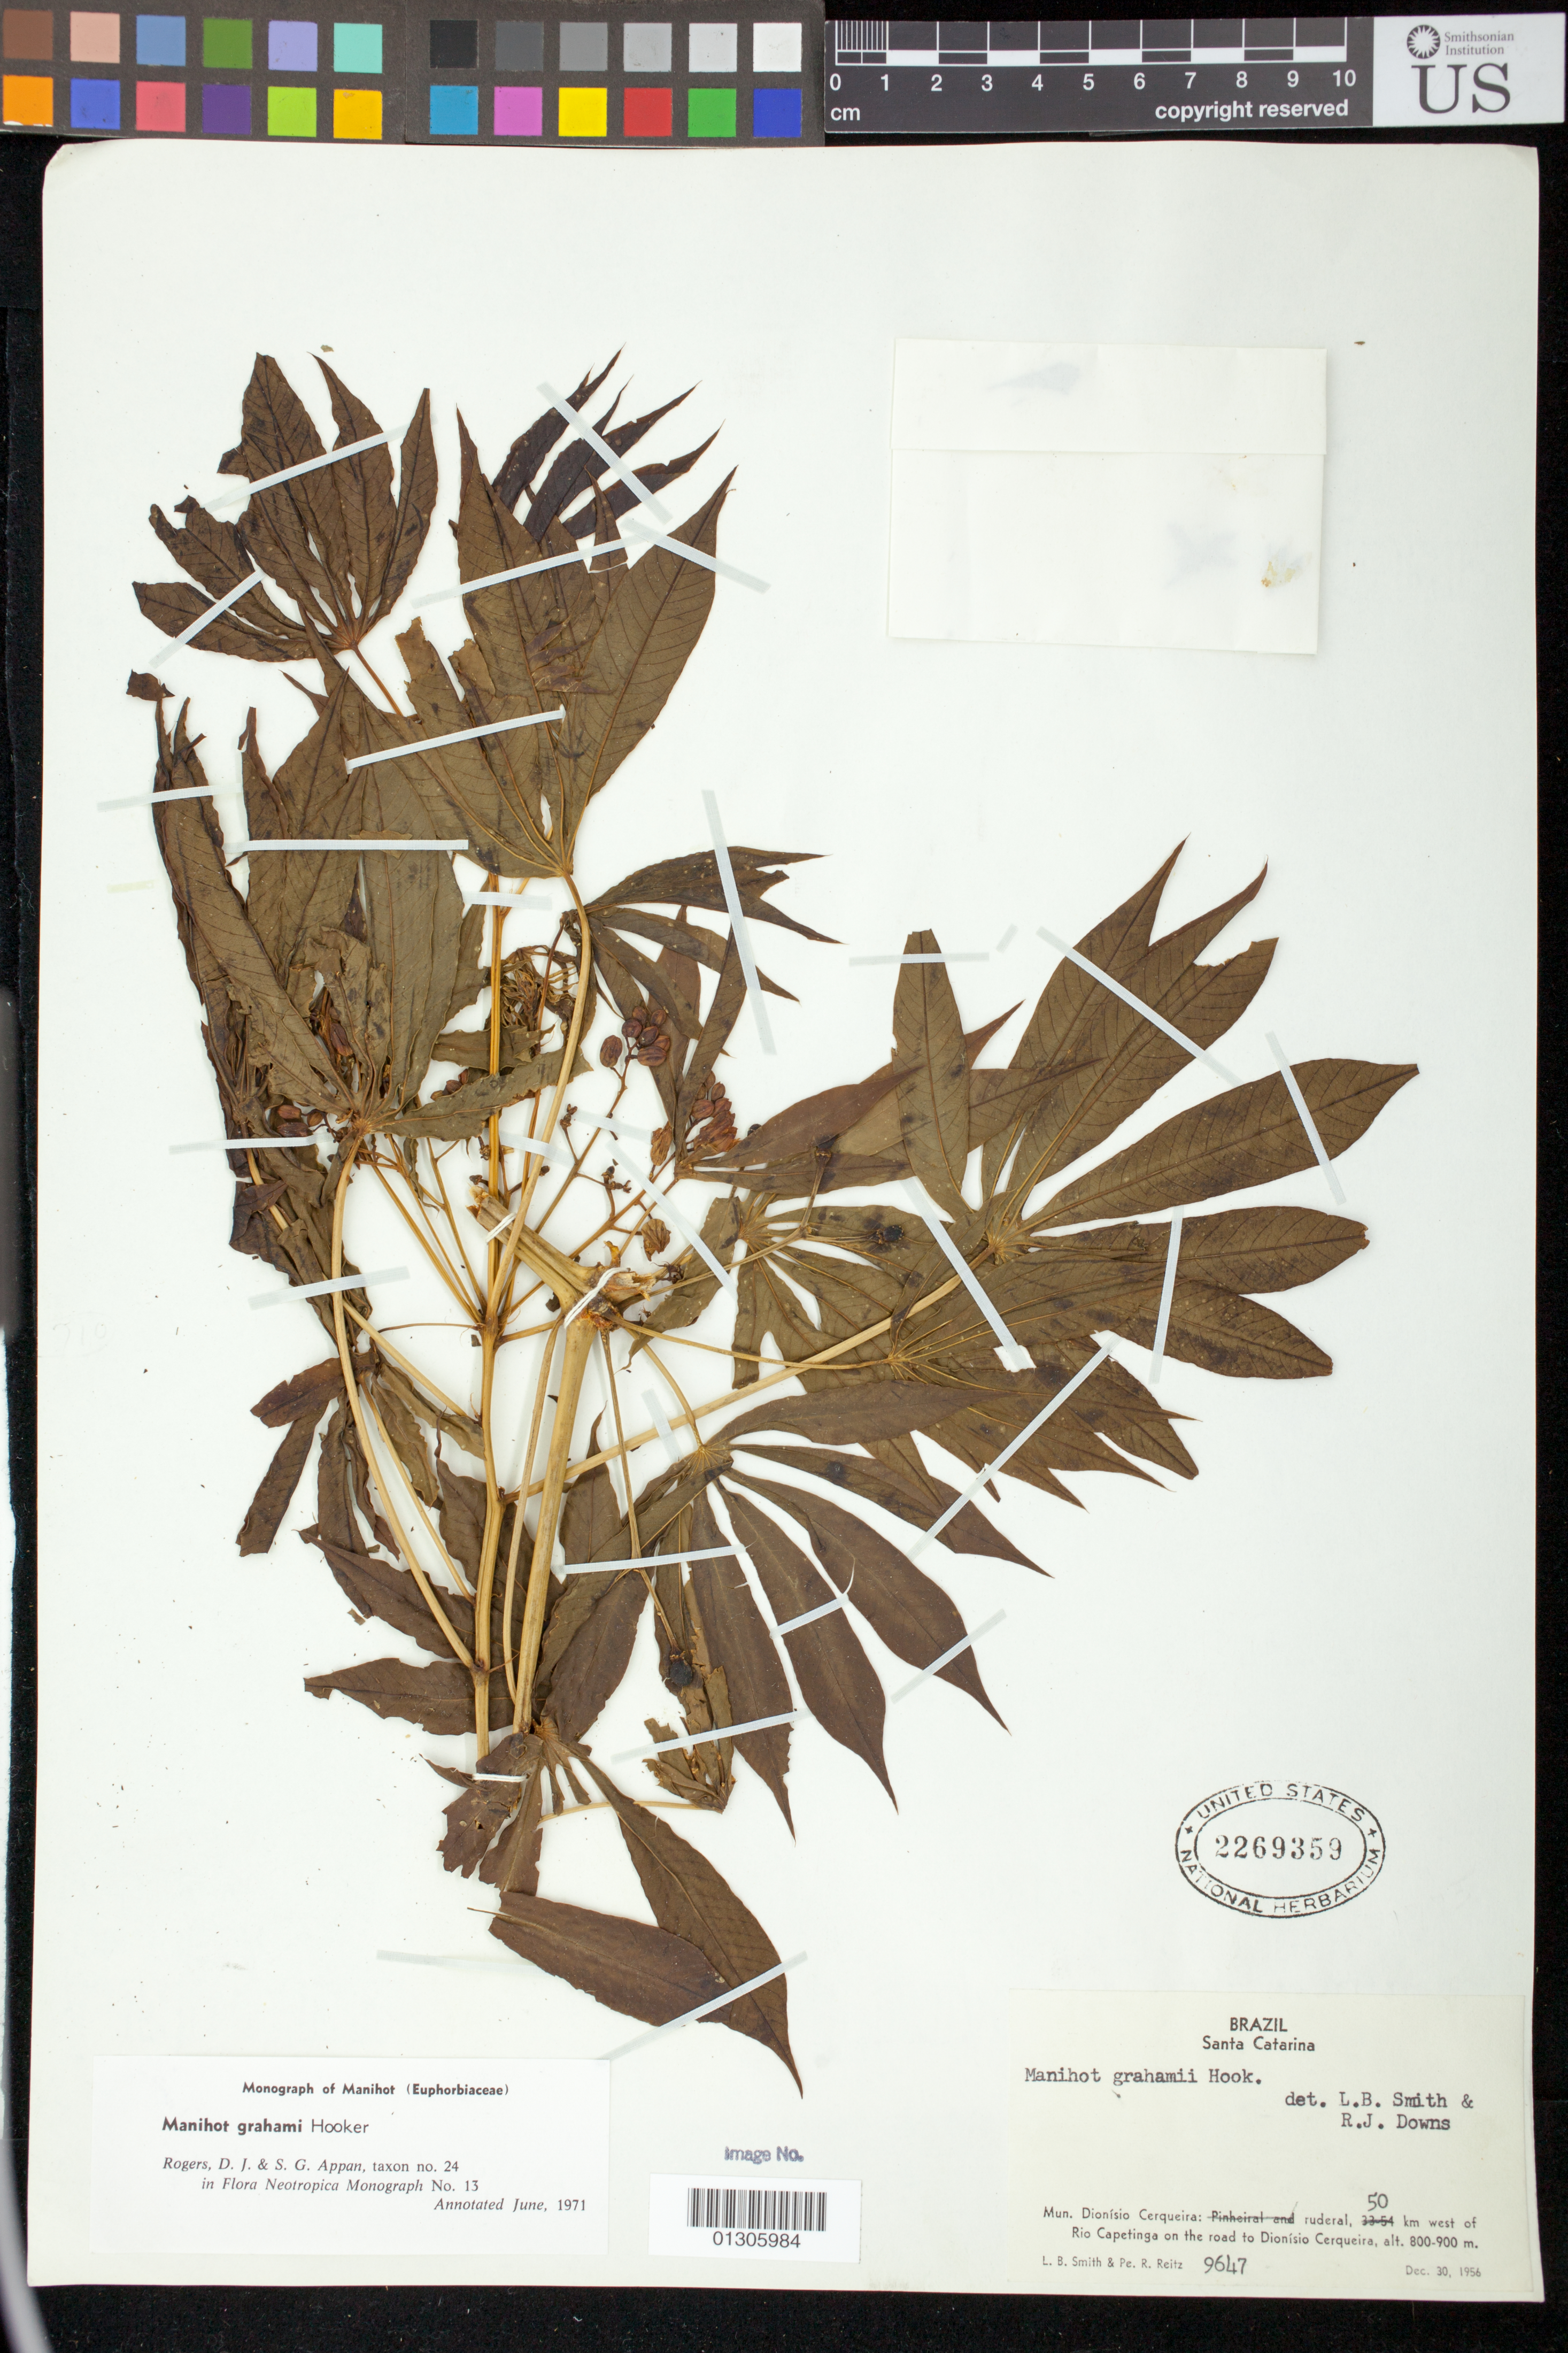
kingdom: Plantae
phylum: Tracheophyta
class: Magnoliopsida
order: Malpighiales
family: Euphorbiaceae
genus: Manihot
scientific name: Manihot guaranitica subsp. guaranitica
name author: Chodat & Hassl.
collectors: L. Smith & R. Reitz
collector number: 9647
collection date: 1956-12-30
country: Brazil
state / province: Santa Catarina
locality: Mun. Dionisio Cerqueira: 50 km west of Rio Capetinga on the road to Dionisio Cerqueira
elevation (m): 800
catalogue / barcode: US 2269359